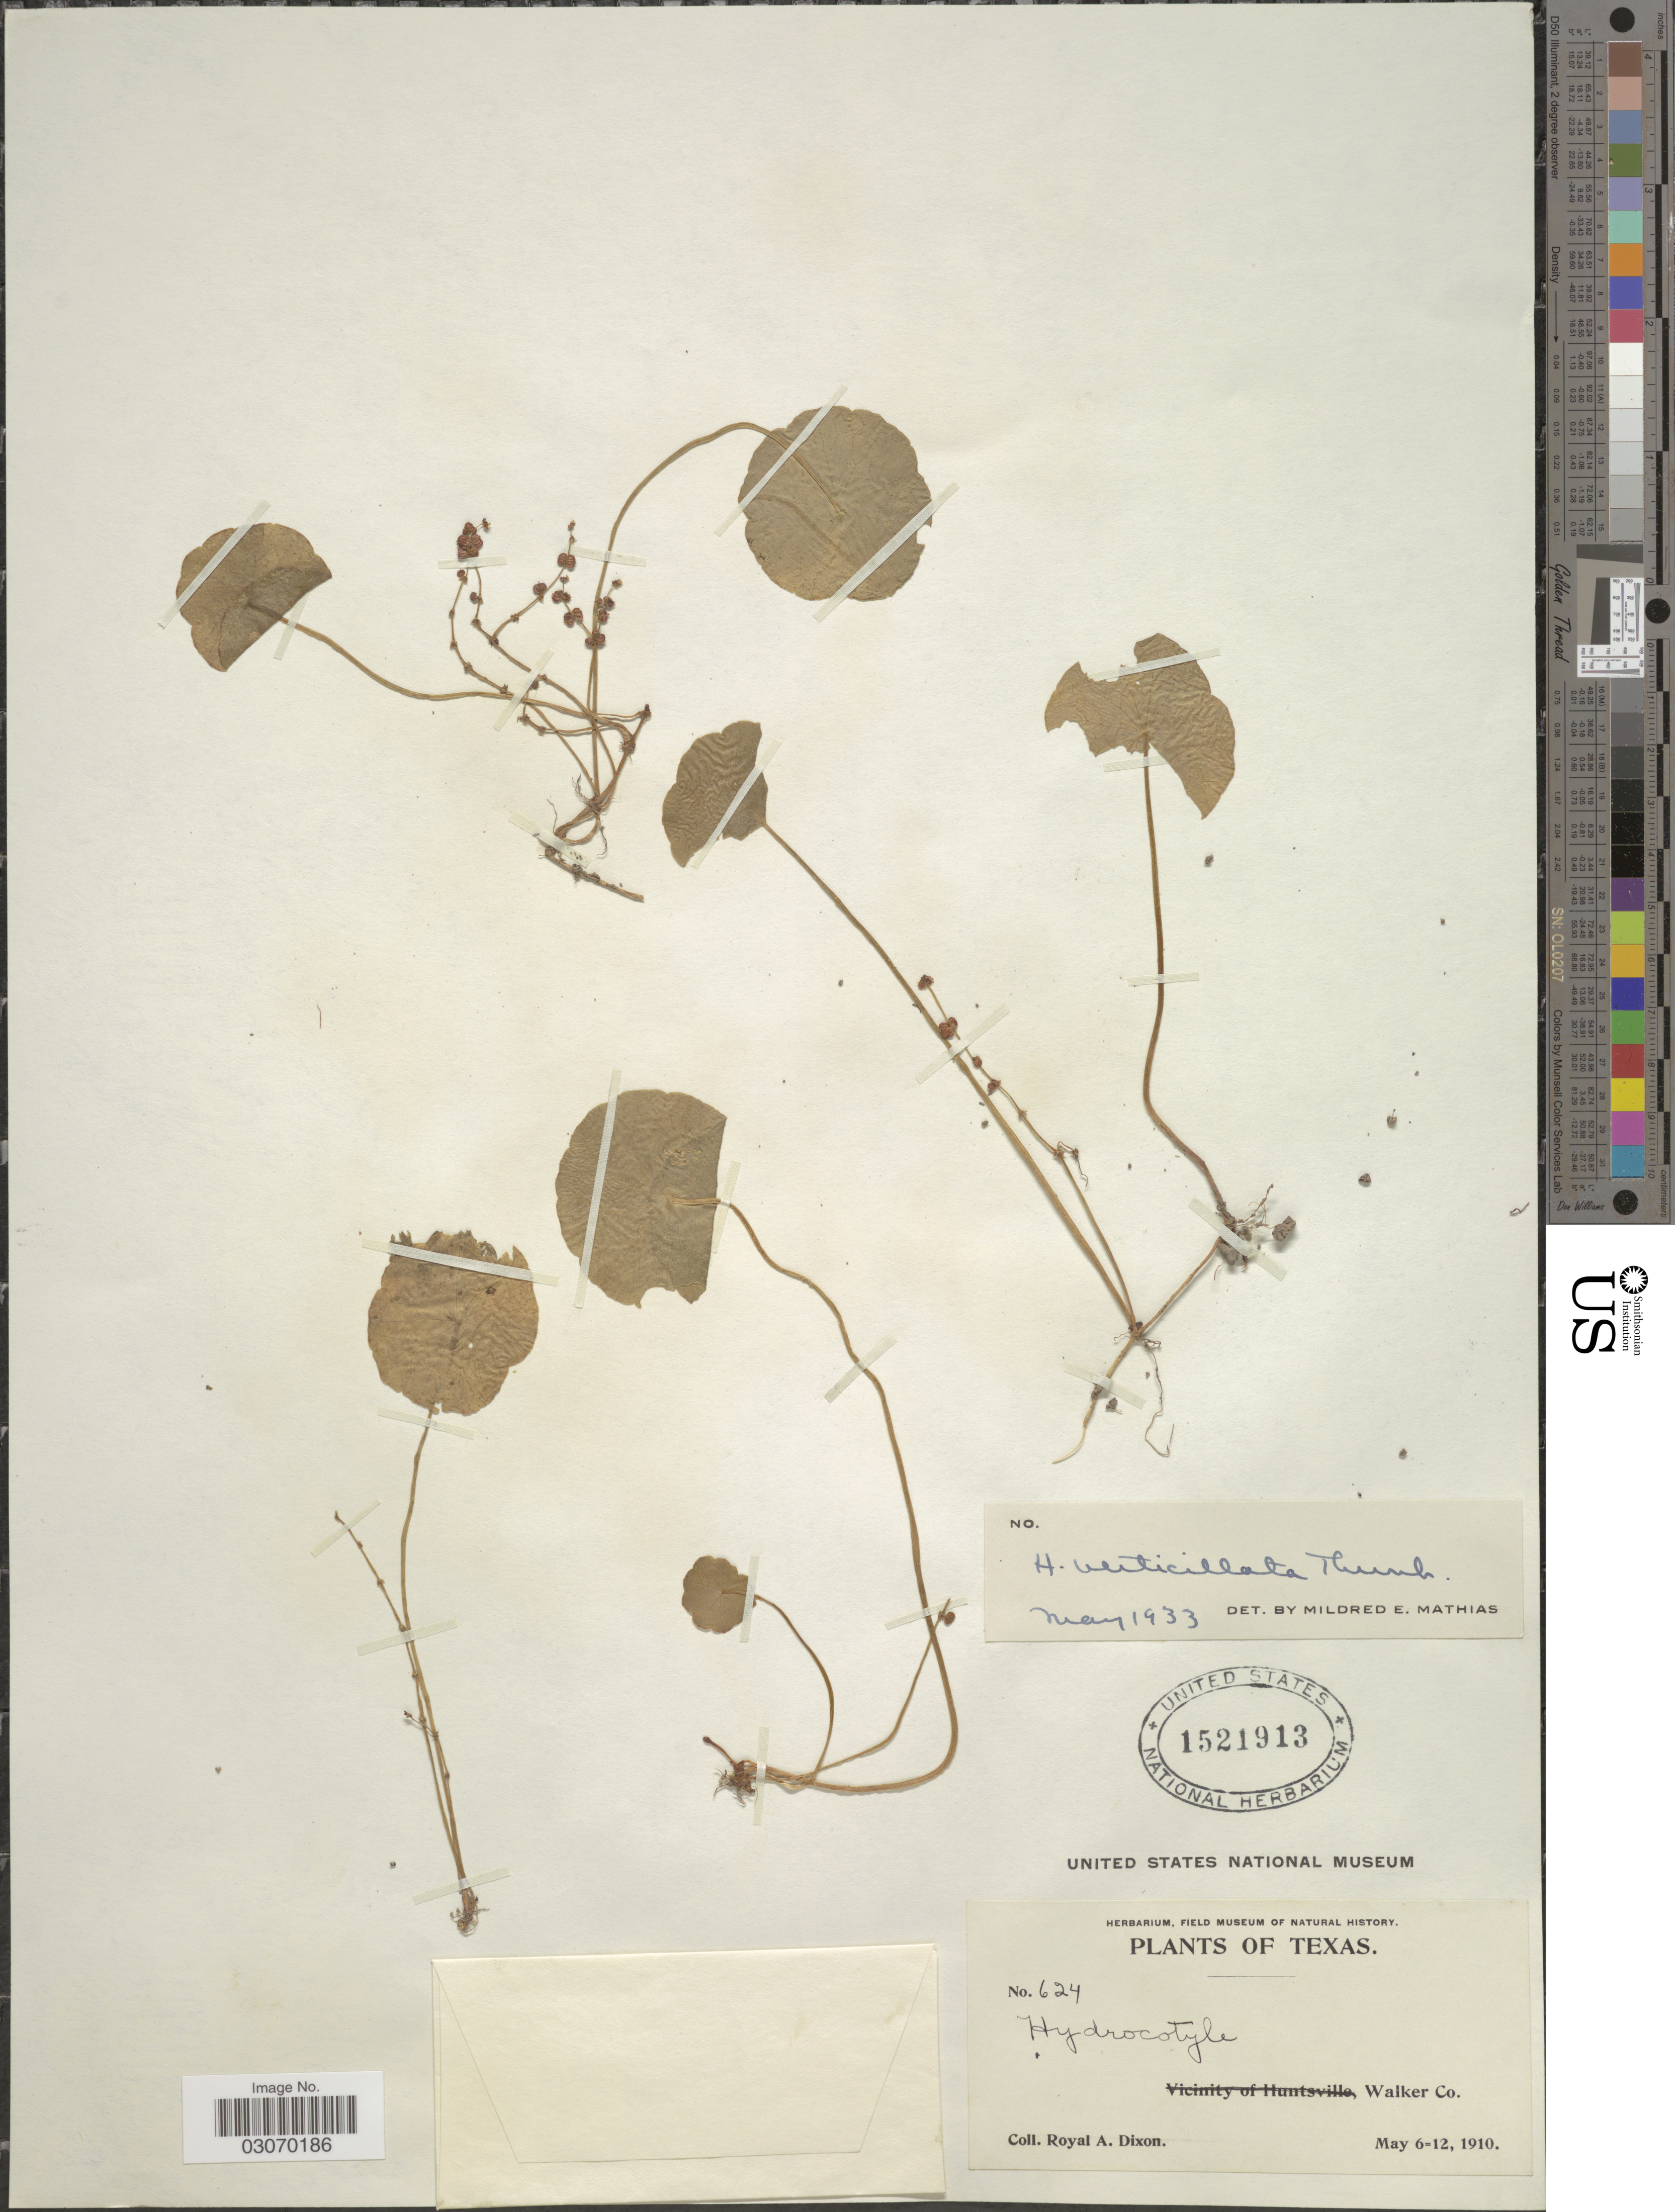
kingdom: Plantae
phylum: Tracheophyta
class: Magnoliopsida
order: Apiales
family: Araliaceae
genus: Hydrocotyle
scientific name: Hydrocotyle verticillata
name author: Thunb.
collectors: R. A. Dixon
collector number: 624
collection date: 1910-05-06/1910-05-12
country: United States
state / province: Texas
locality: Walker Co.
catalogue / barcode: US 1521913